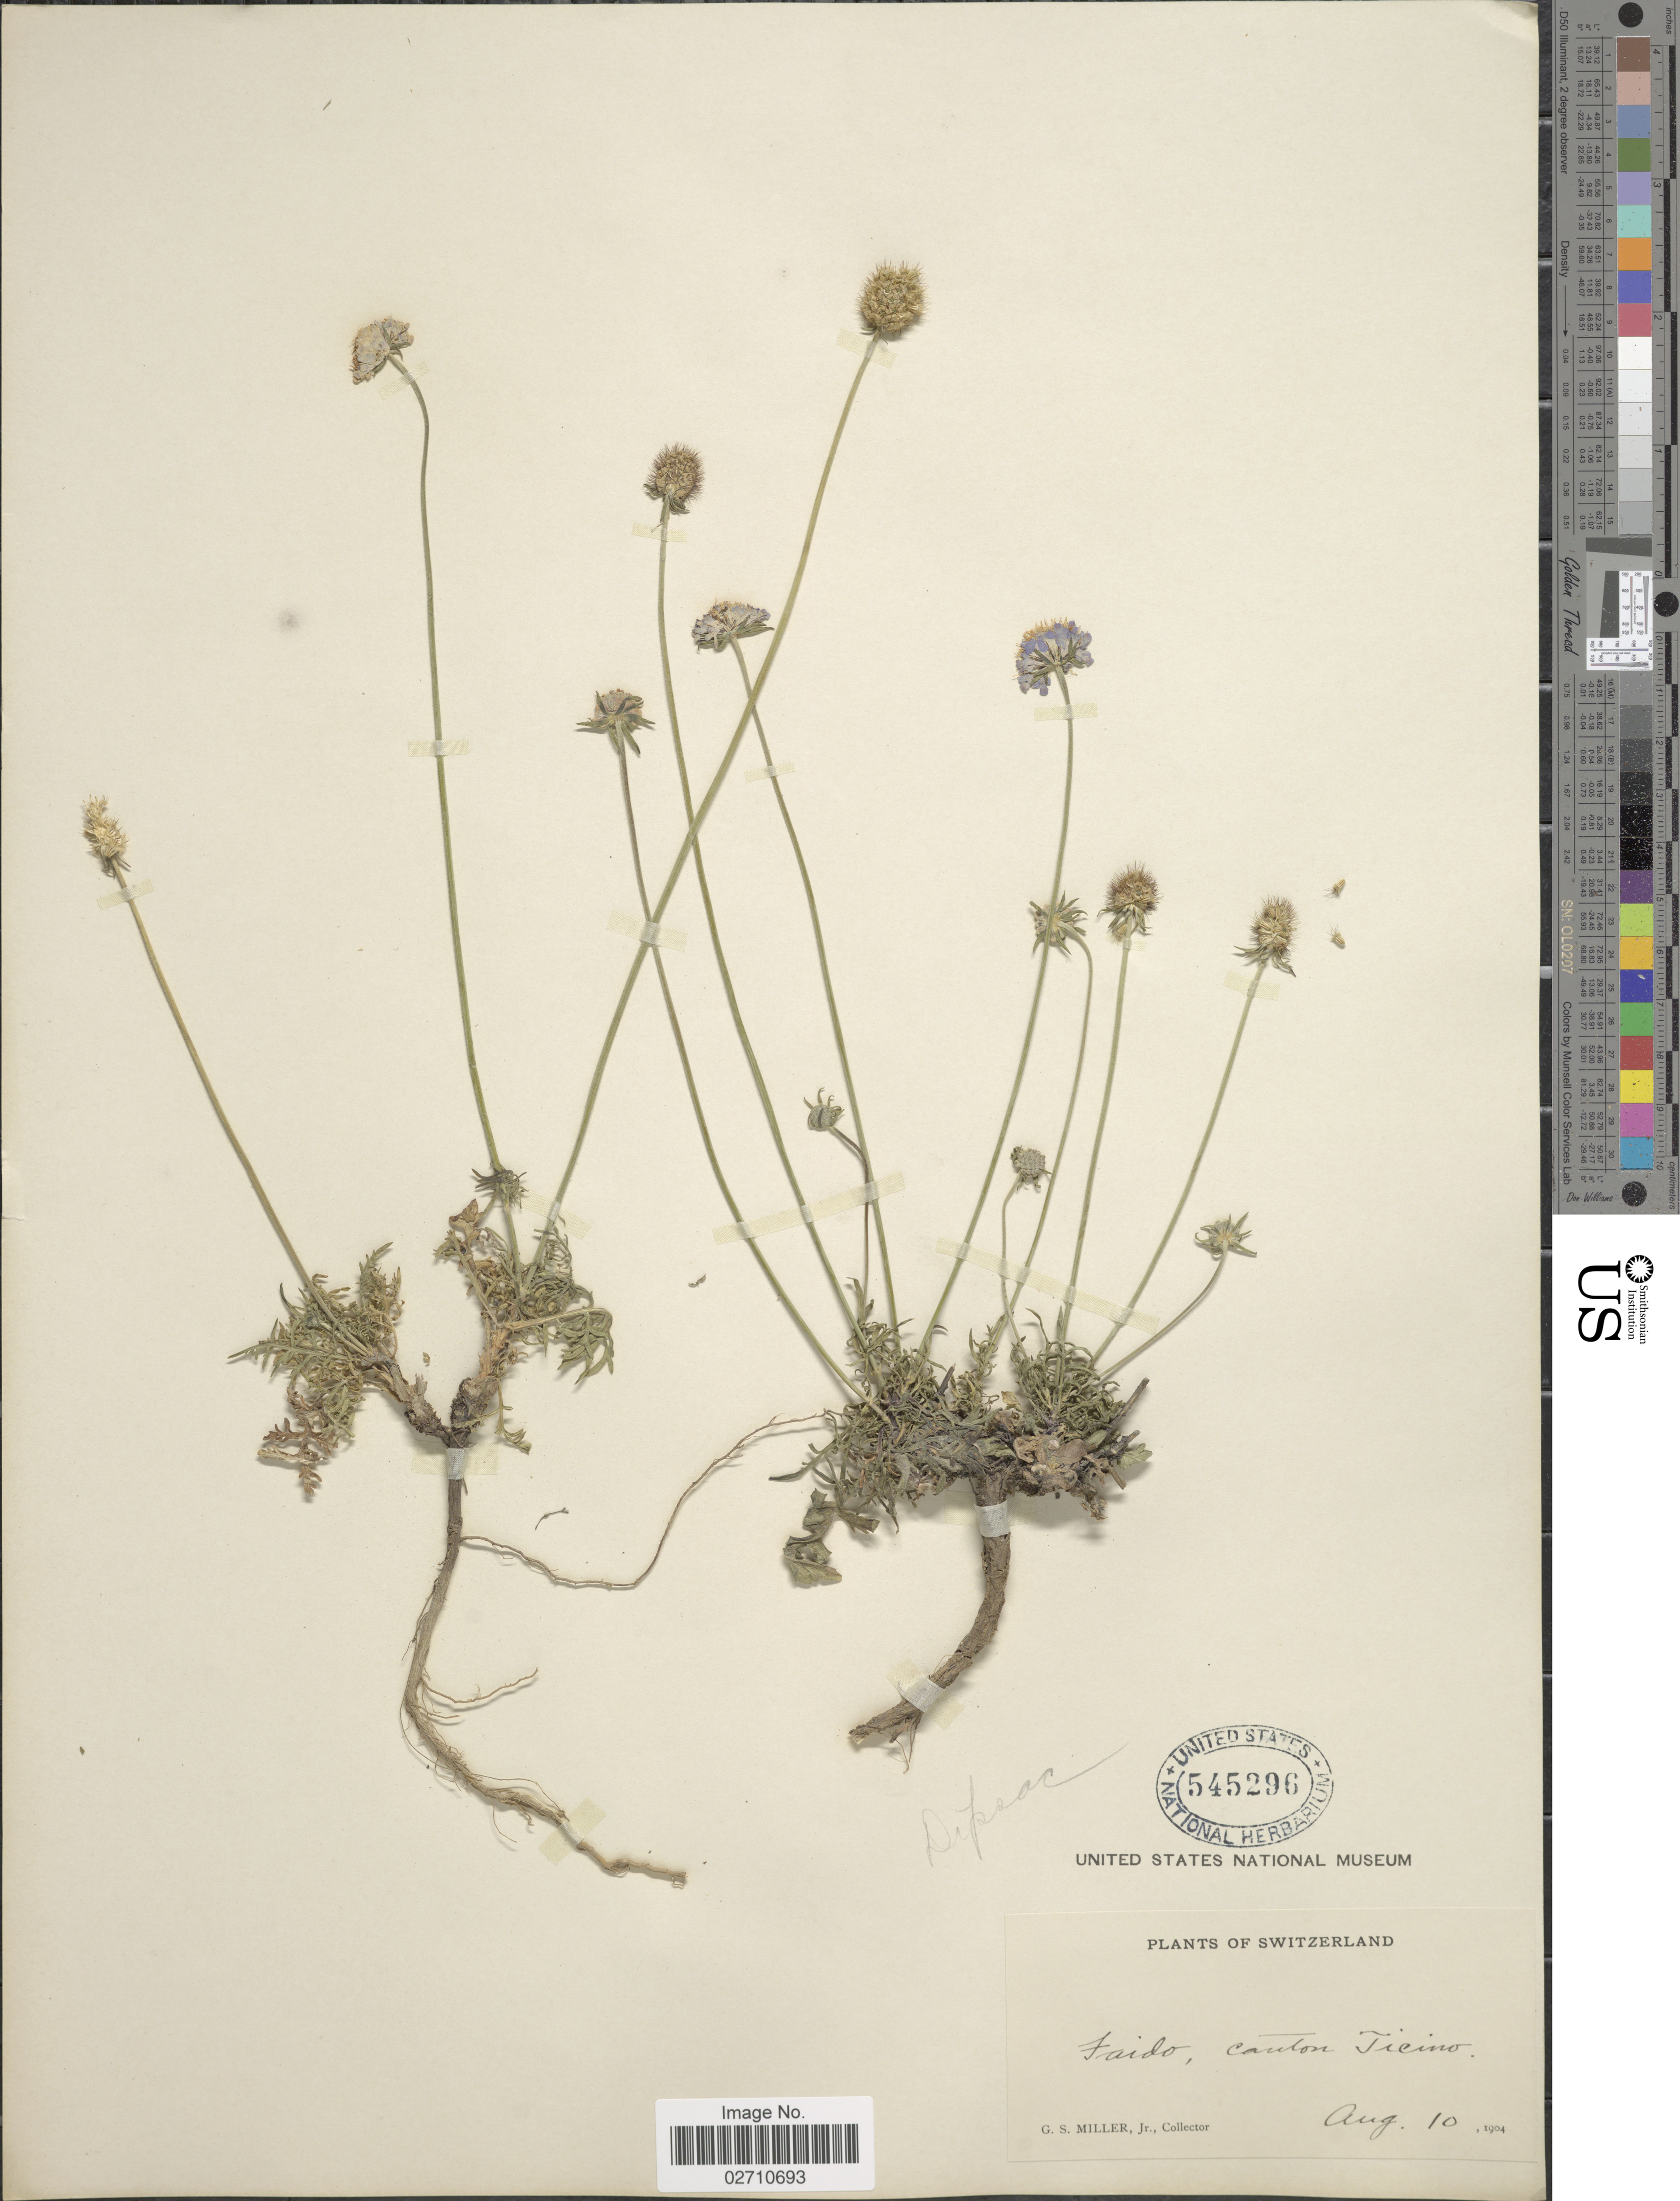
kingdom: Plantae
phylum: Tracheophyta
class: Magnoliopsida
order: Asterales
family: Campanulaceae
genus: Jasione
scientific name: Jasione sp.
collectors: G. S. Miller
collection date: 1904-08-10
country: Switzerland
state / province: Ticino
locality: Faido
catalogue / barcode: US 545296